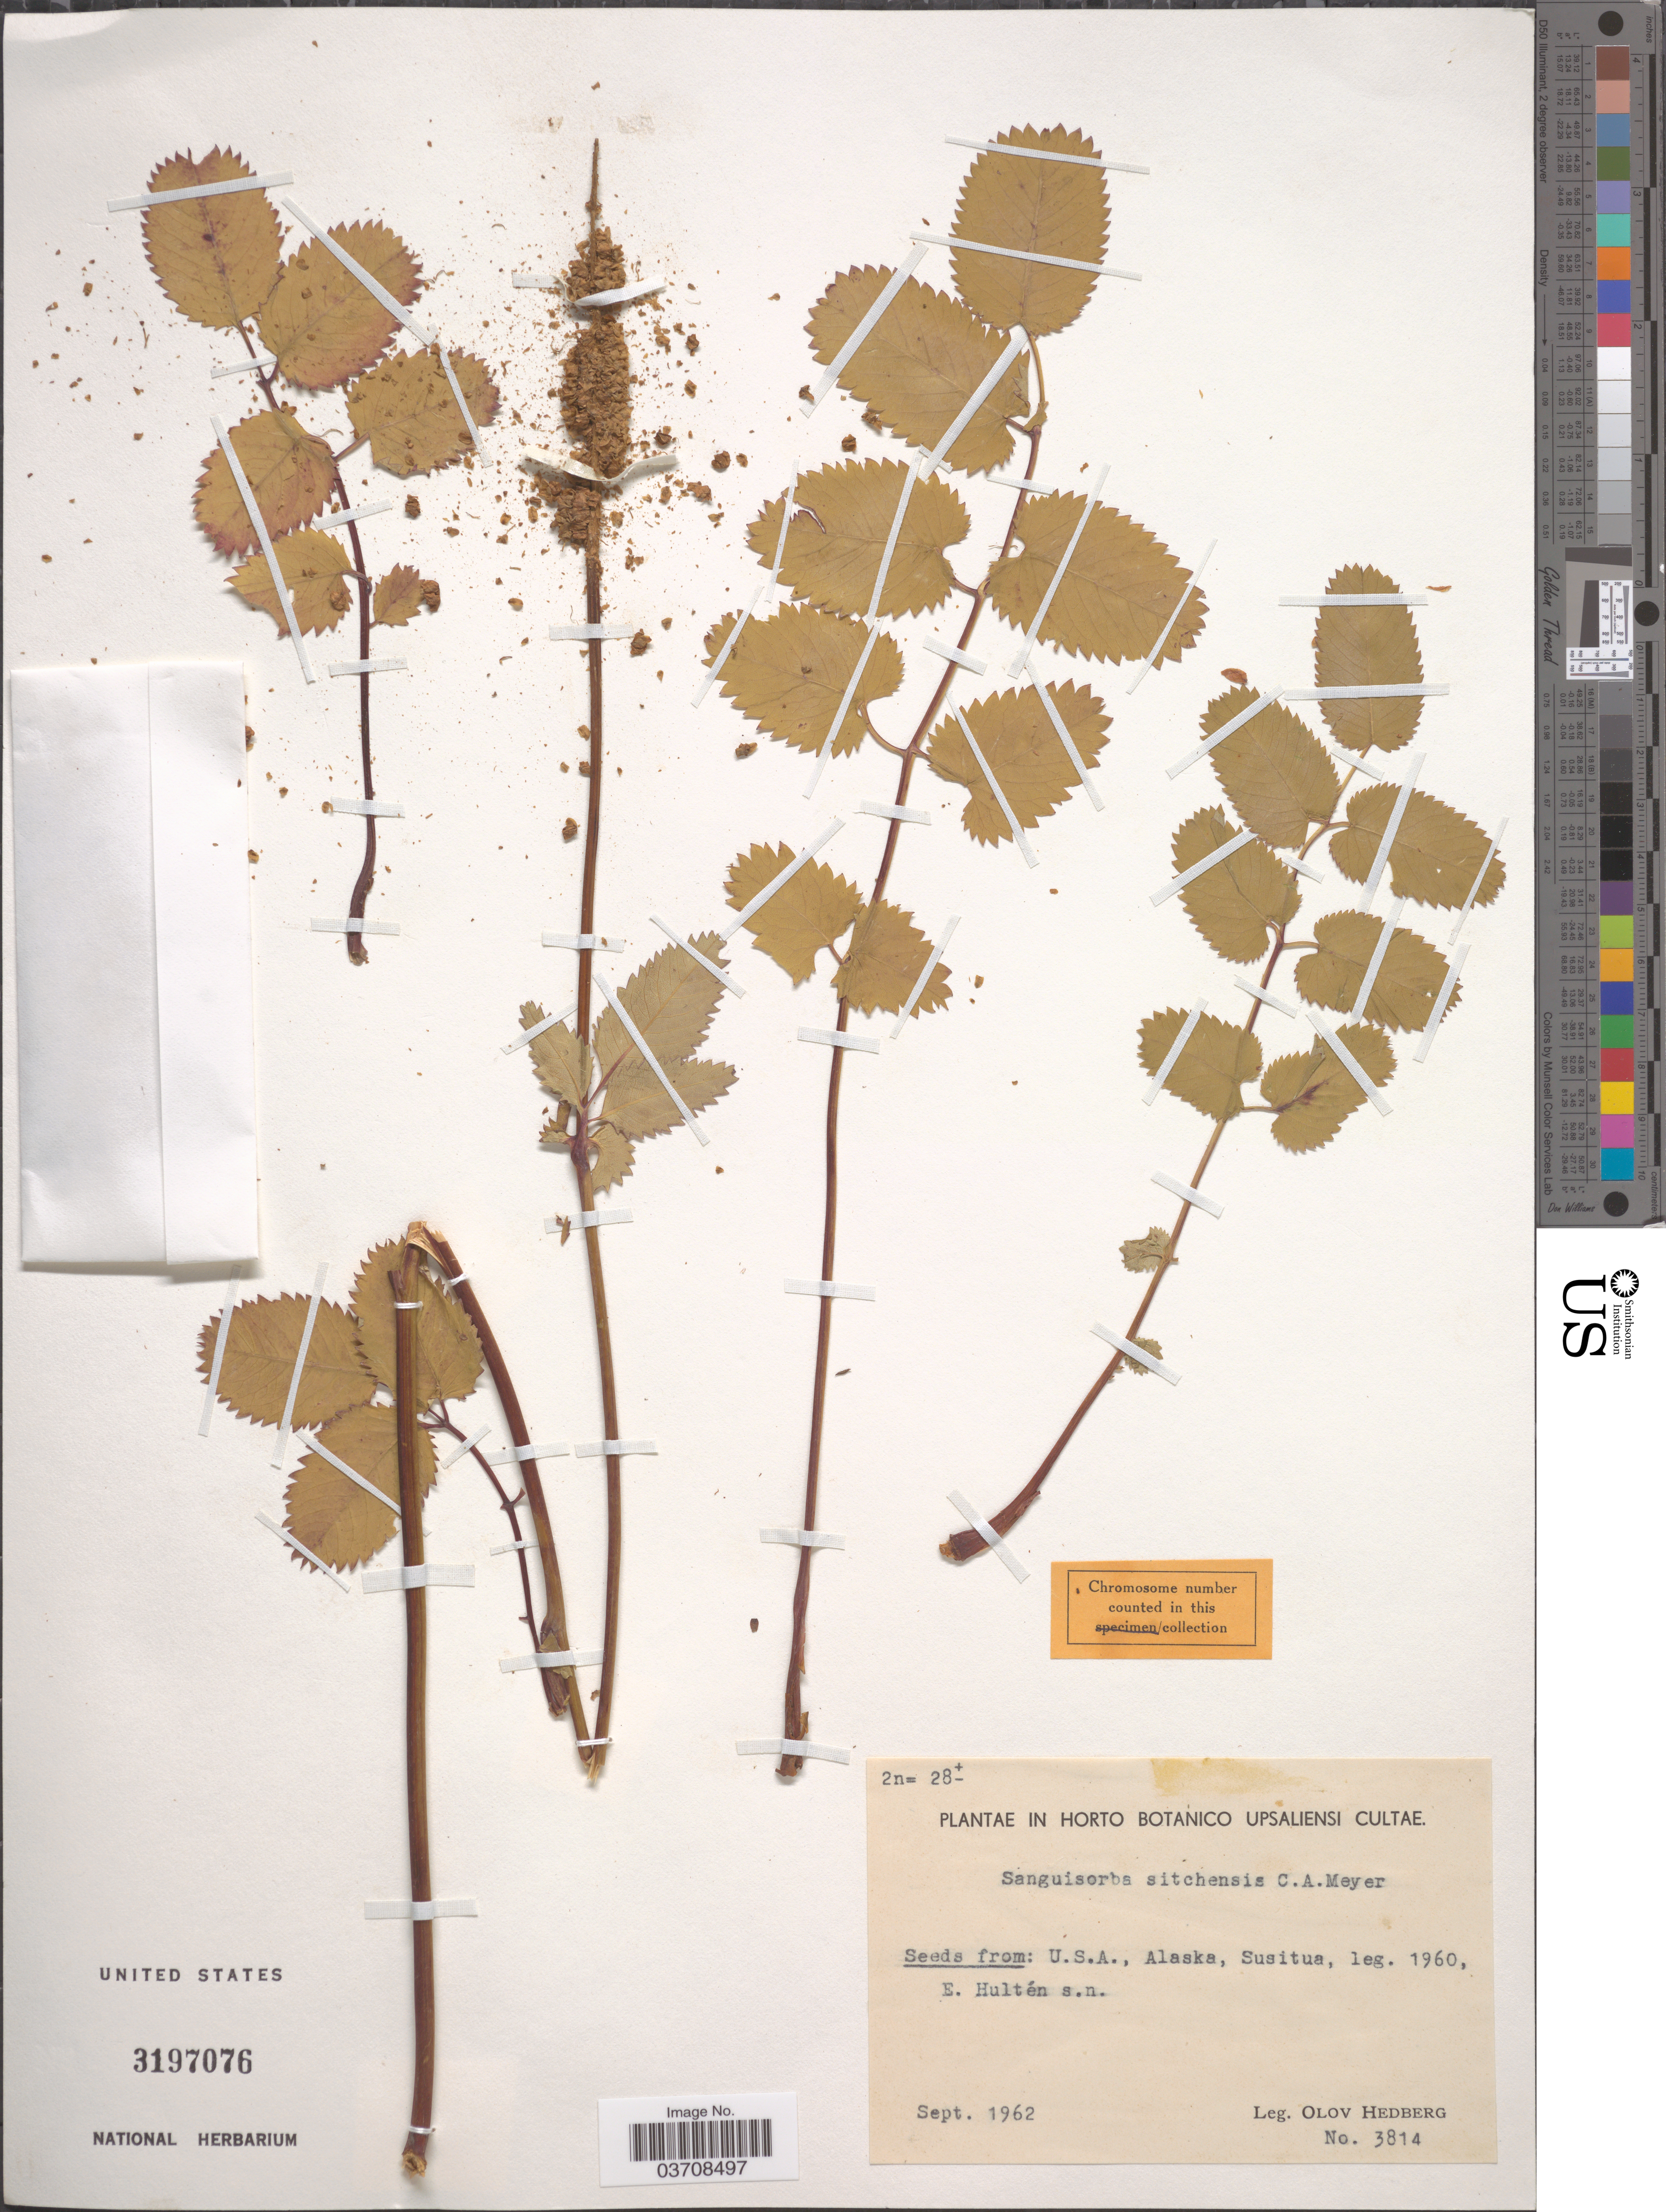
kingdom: Plantae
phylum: Tracheophyta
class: Magnoliopsida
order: Rosales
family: Rosaceae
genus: Sanguisorba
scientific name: Sanguisorba stipulata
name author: Raf.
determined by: Strong, Mark T., (BOT), Smithsonian Institution - National Museum of Natural History (UNITED STATES)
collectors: O. Hedberg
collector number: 3814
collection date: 1962-09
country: Sweden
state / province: Uppsala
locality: Horto Botanico Upsaliensi Cultae.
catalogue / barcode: US 3197076